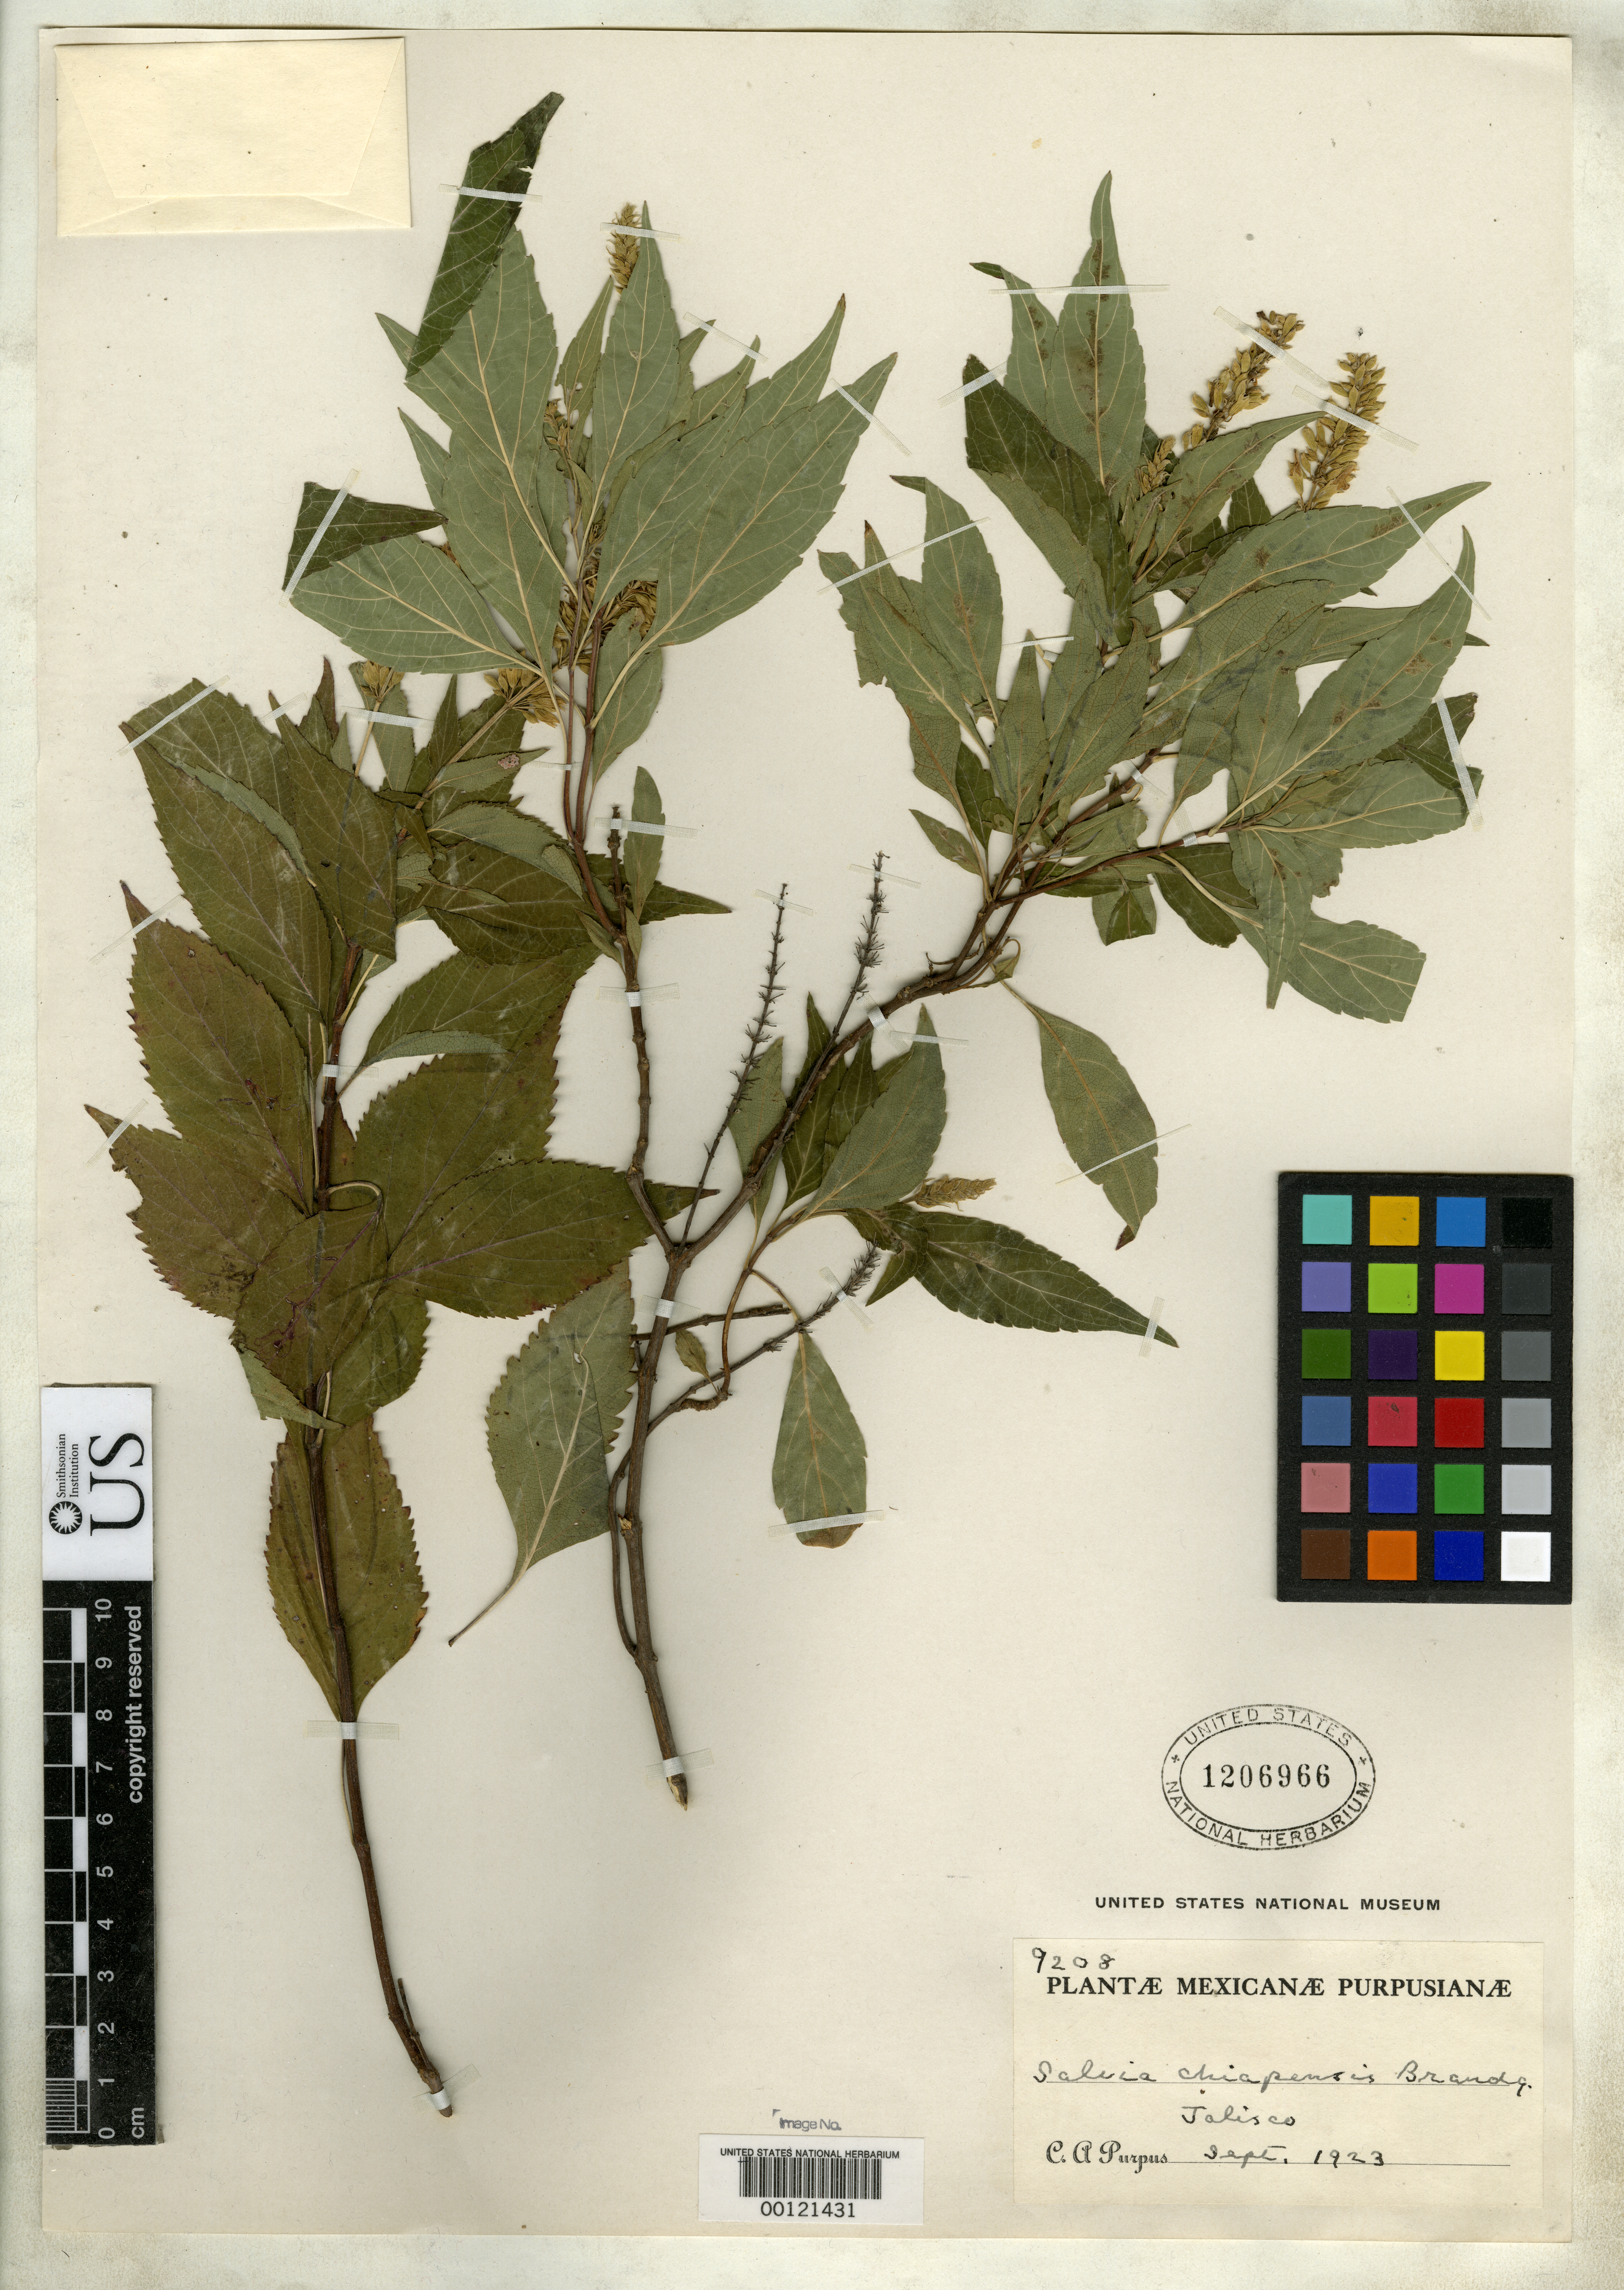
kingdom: Plantae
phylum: Tracheophyta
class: Magnoliopsida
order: Lamiales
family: Lamiaceae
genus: Salvia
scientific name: Salvia chiapensis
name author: Brandegee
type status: Isotype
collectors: C. A. Purpus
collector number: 9208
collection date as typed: Sep 1923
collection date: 1923-09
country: Mexico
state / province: Chiapas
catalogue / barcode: US 1206966